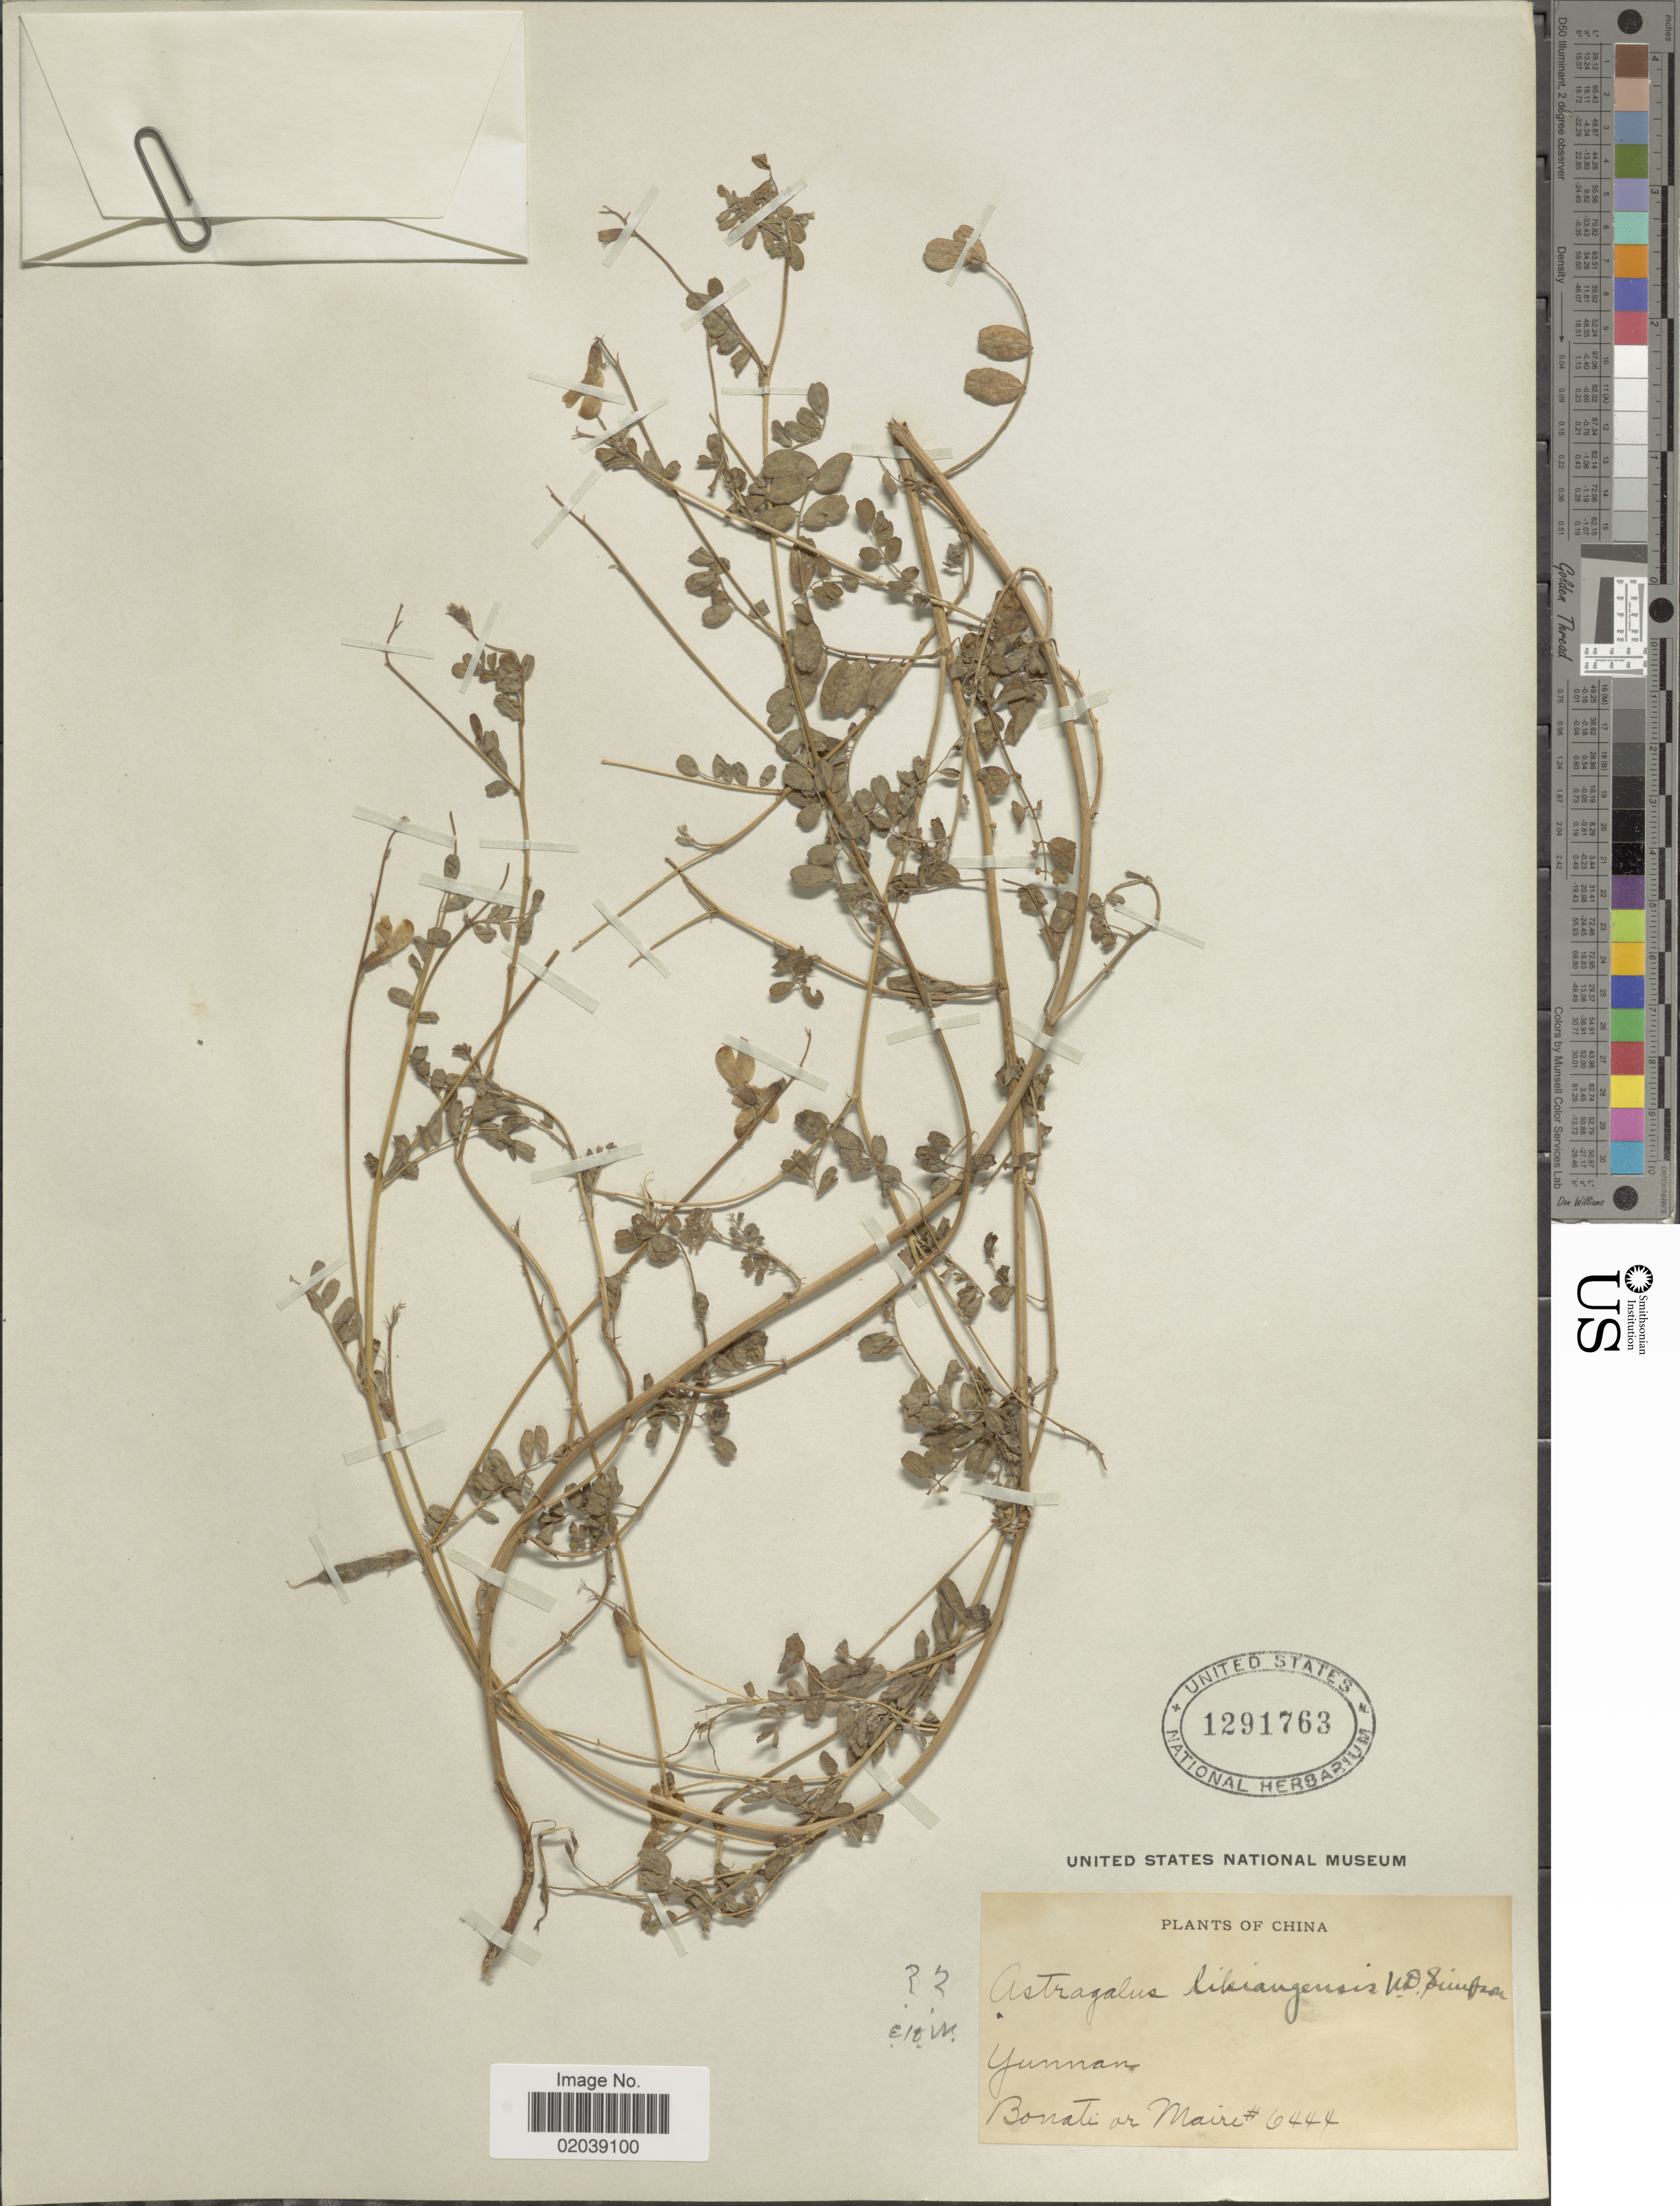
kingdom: Plantae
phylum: Tracheophyta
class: Magnoliopsida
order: Fabales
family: Fabaceae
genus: Astragalus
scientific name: Astragalus sp.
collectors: -. Bonati & Maire, --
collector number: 6444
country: China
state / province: Yunnan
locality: Yunnan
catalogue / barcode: US 1291763